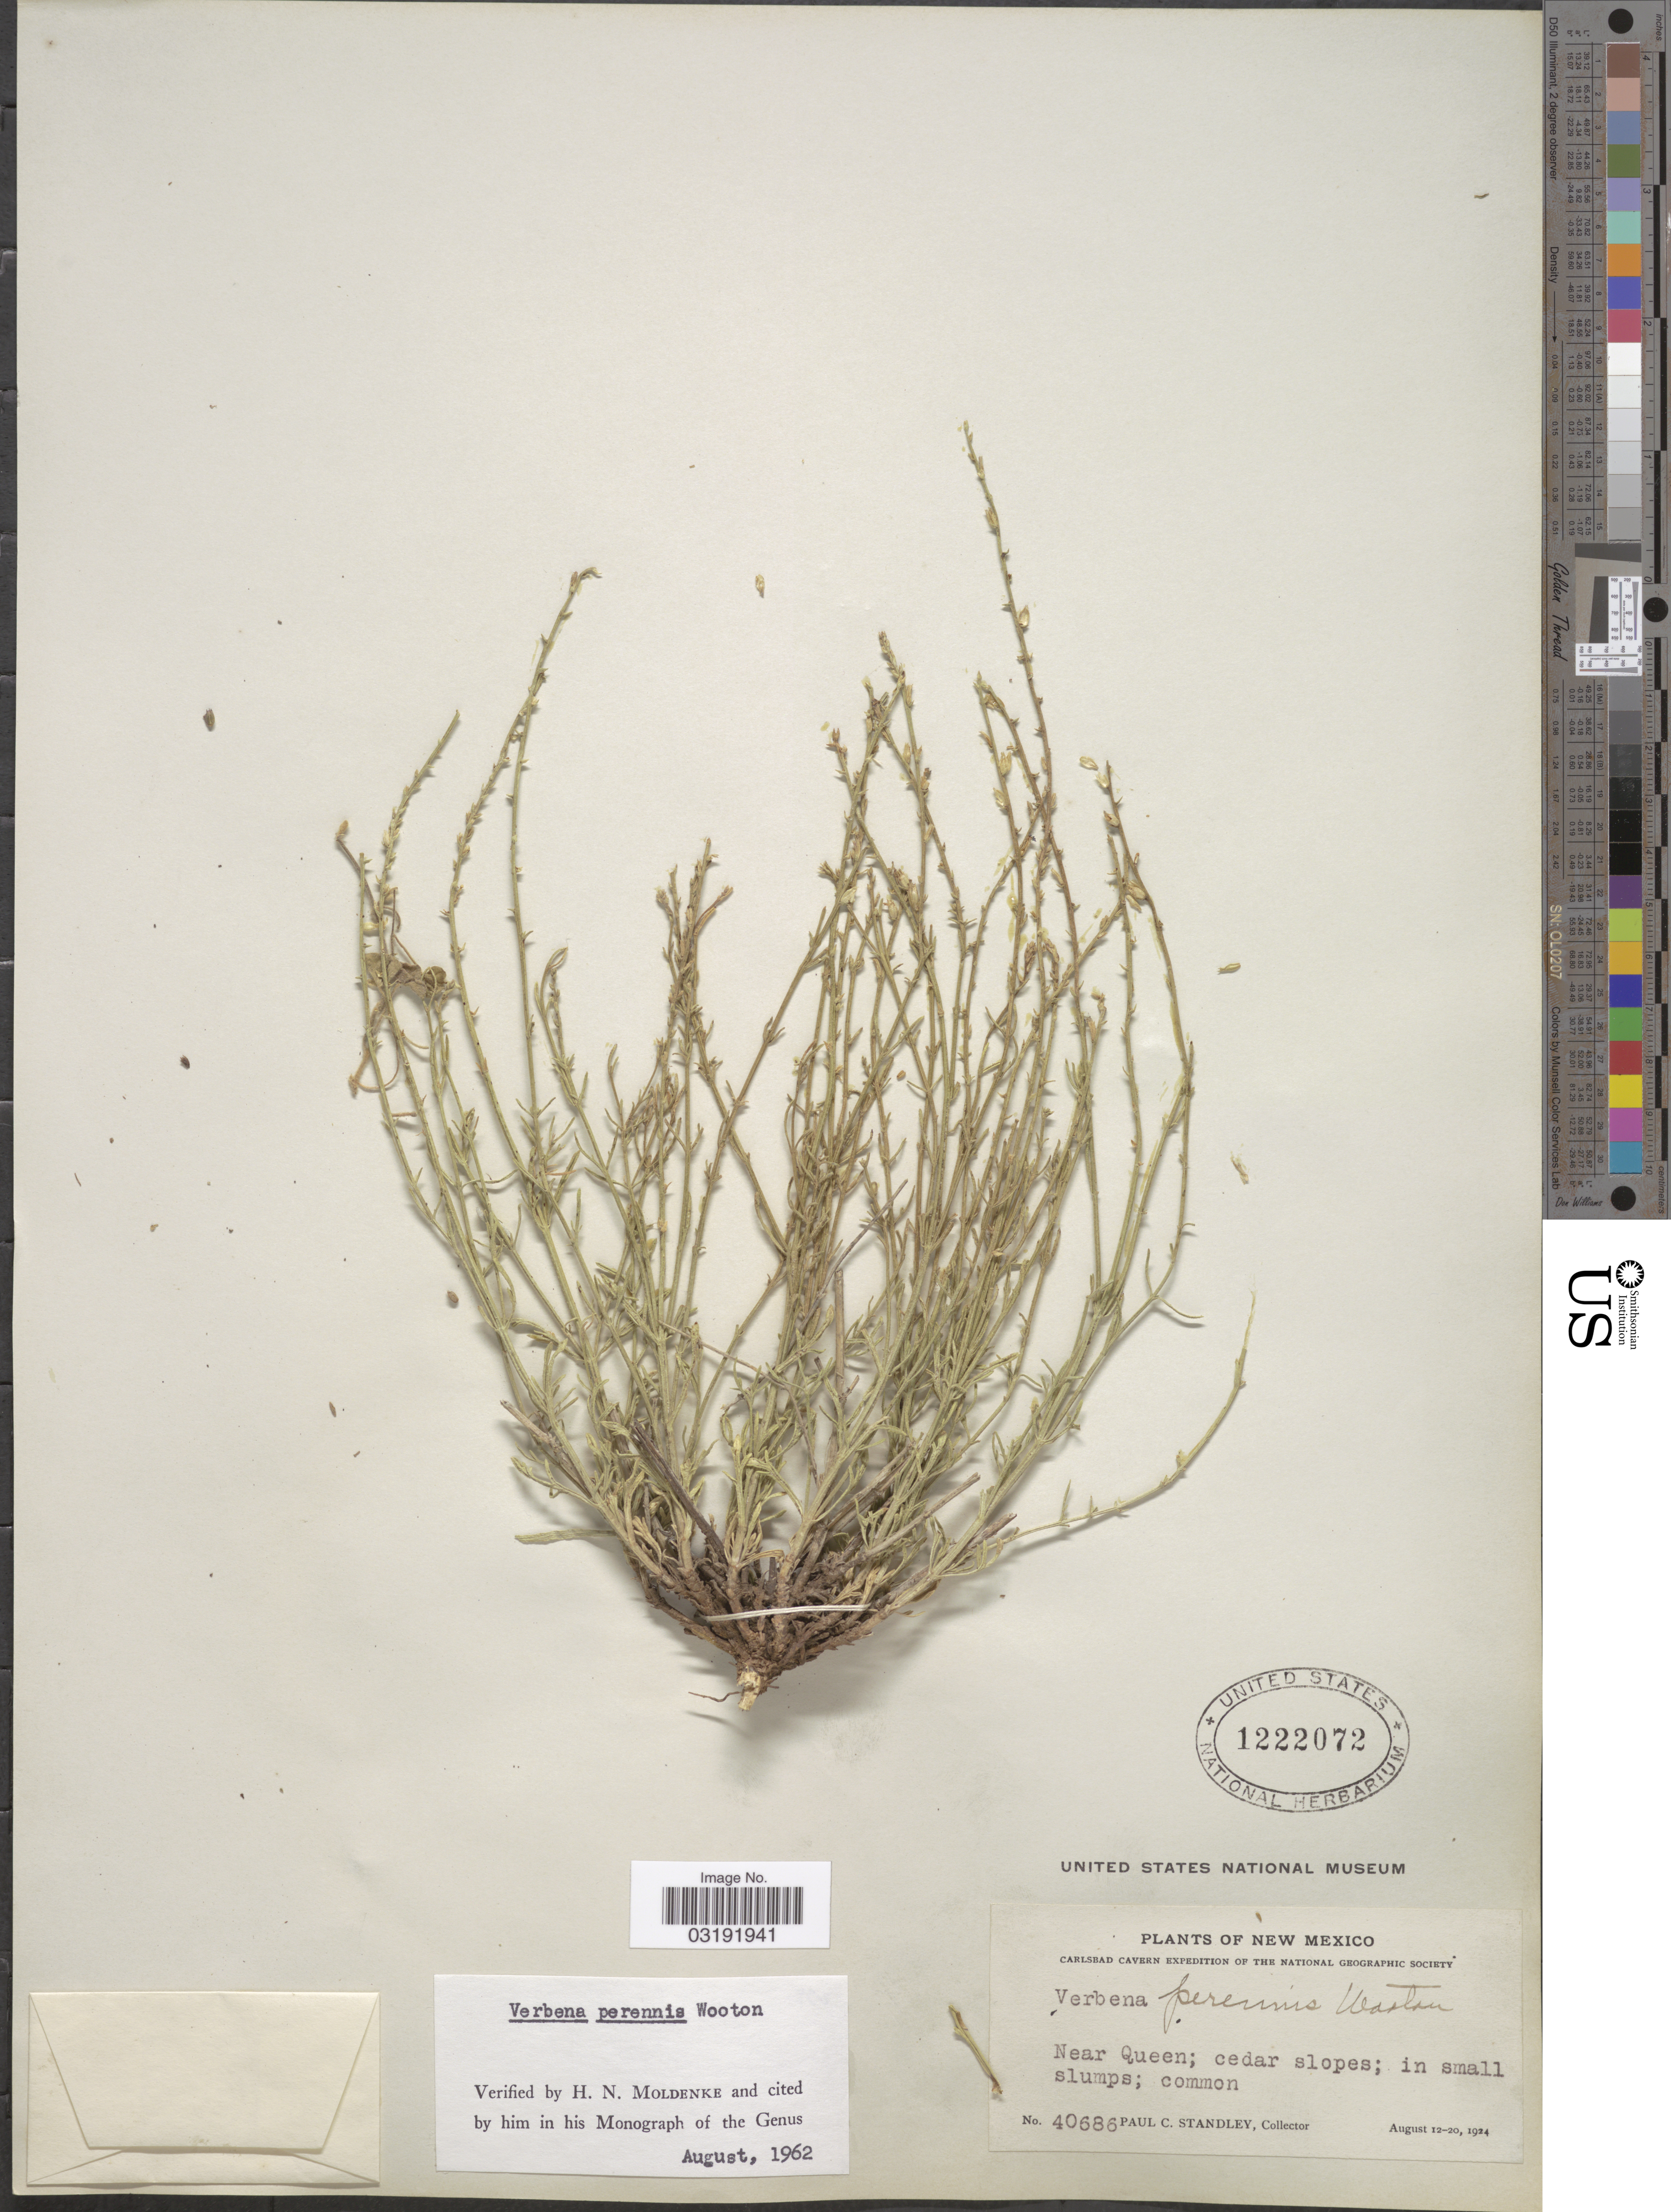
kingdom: Plantae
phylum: Tracheophyta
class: Magnoliopsida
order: Lamiales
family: Verbenaceae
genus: Verbena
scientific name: Verbena perennis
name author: Wooton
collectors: P. C. Standley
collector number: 40686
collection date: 1924-08-12/1924-08-20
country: United States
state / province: New Mexico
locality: Near Queen; cedar slope; in small slumps; common.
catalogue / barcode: US 1222072